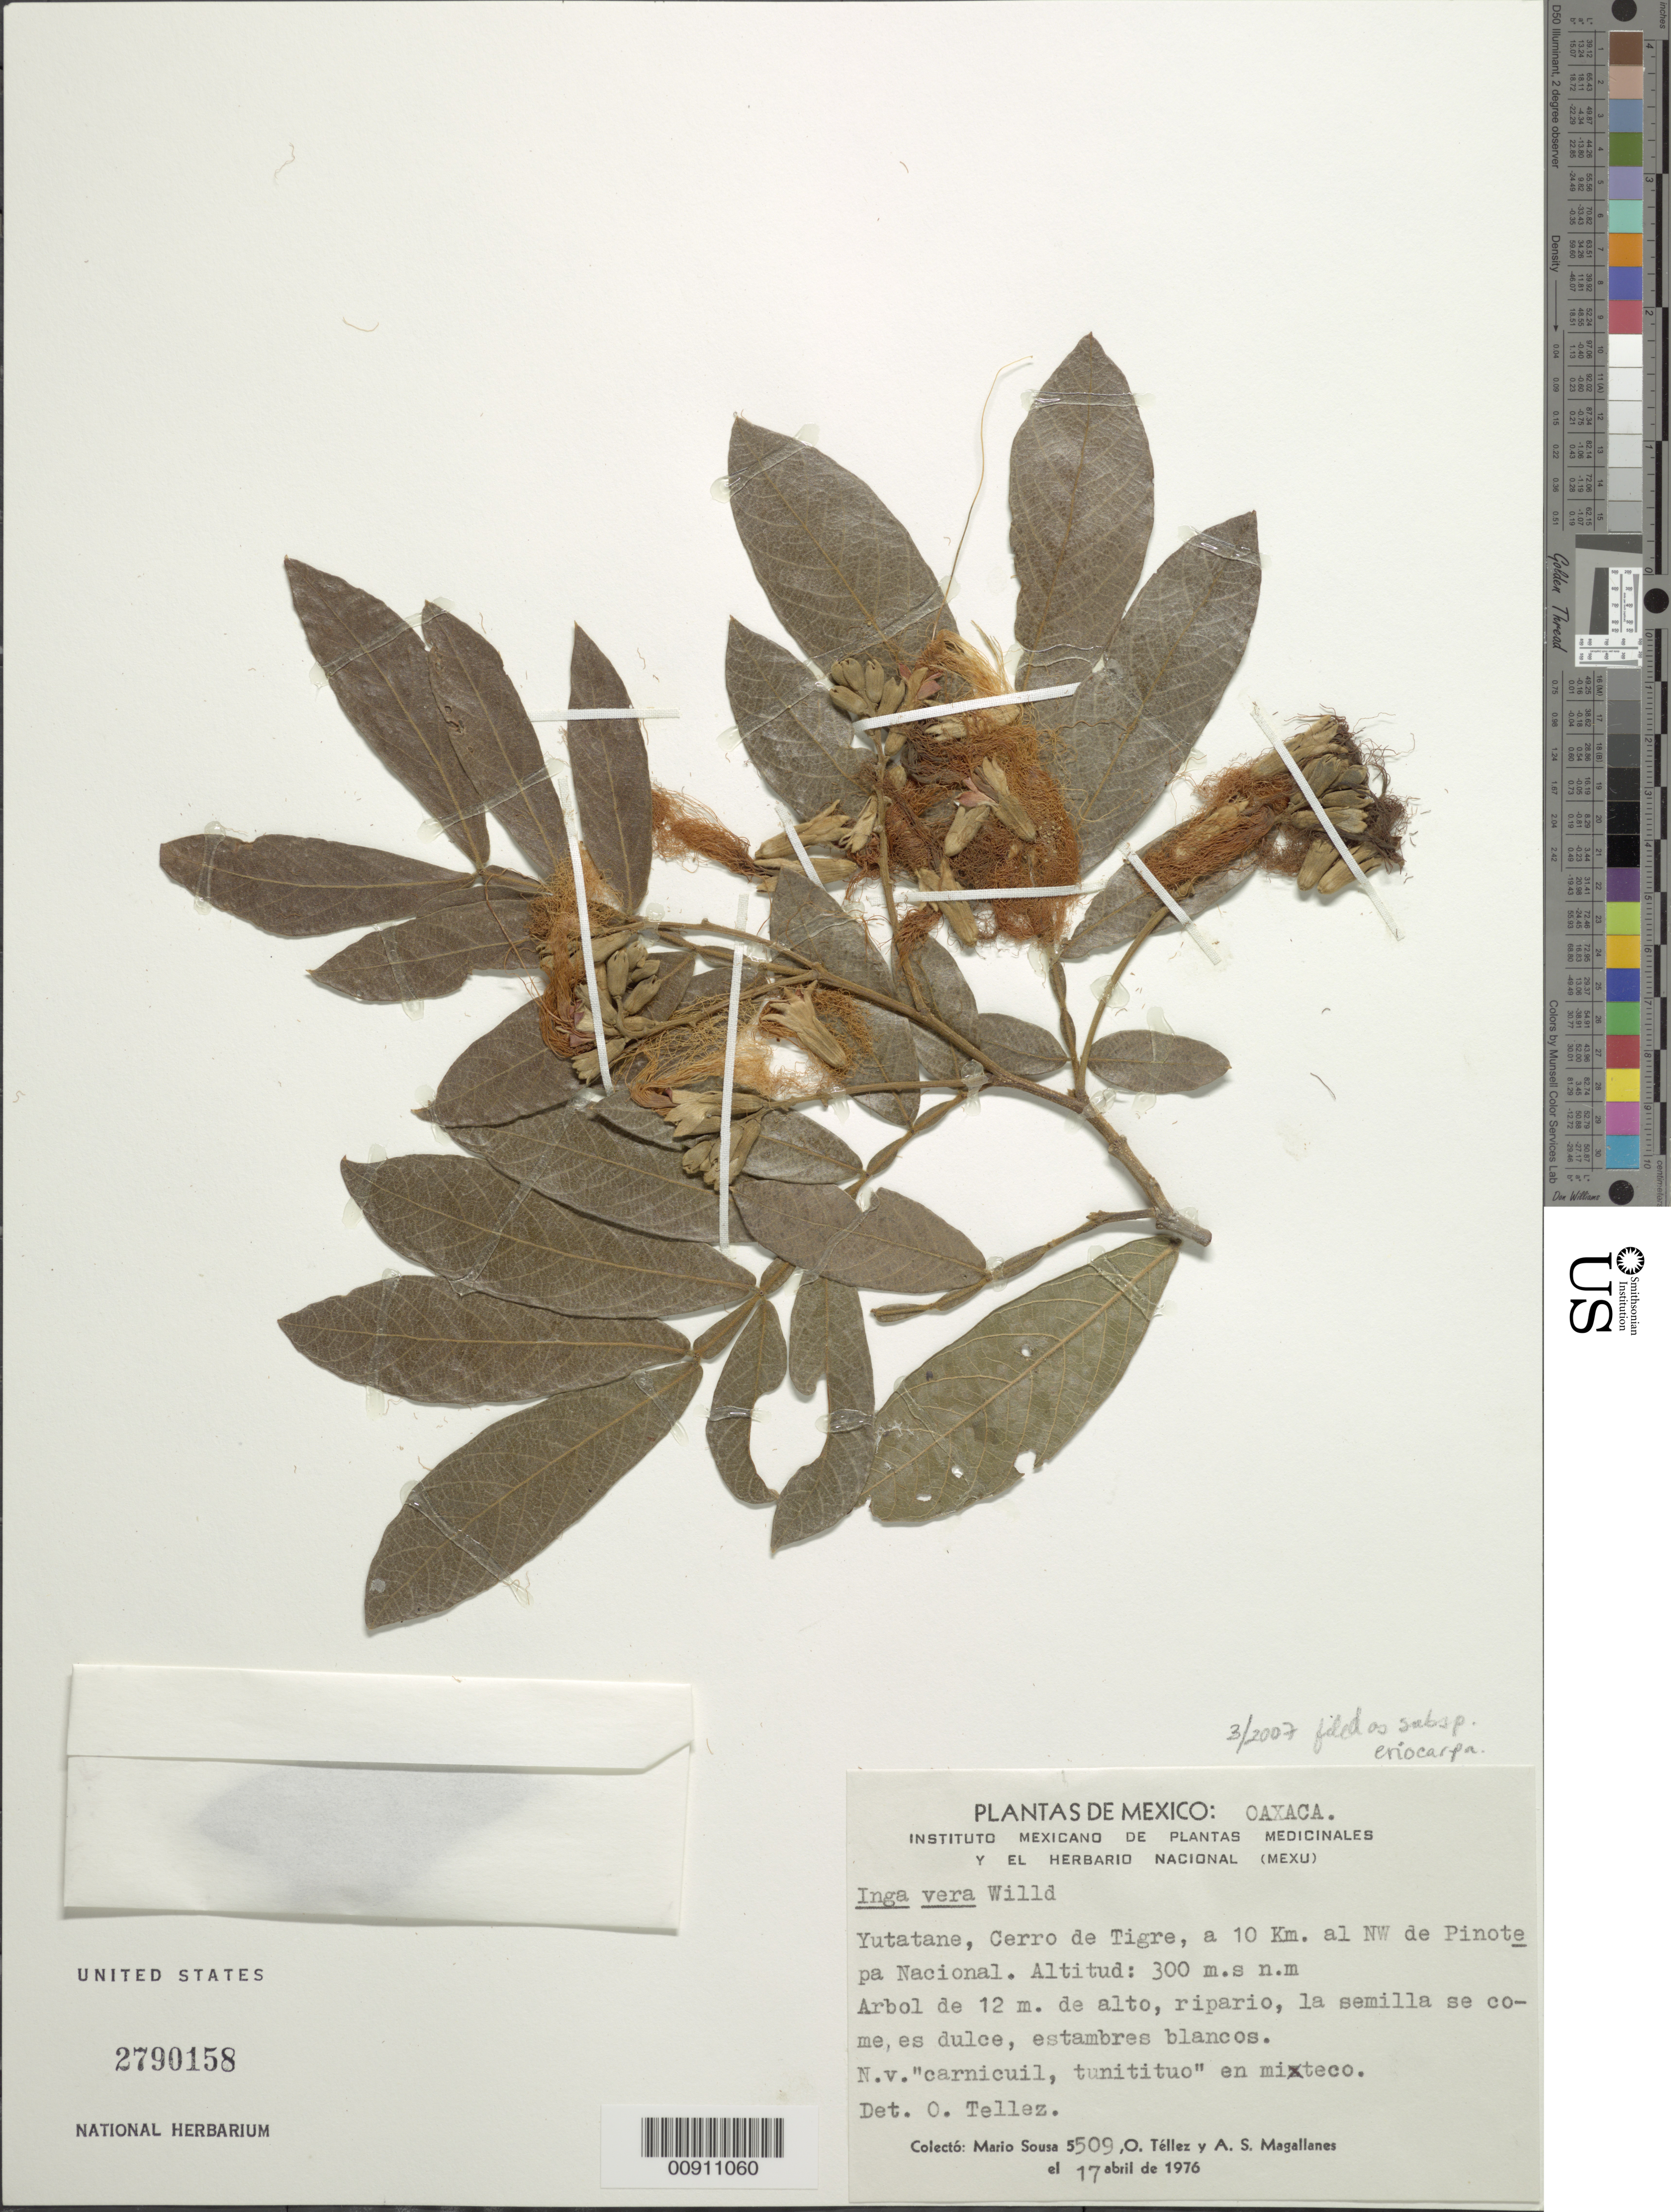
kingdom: Plantae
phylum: Tracheophyta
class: Magnoliopsida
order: Fabales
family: Fabaceae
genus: Inga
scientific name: Inga vera subsp. eriocarpa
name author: (Benth.) J. León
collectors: M. Sousa S., O. Téllez V. & A. Magallanes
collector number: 5509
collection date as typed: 17 Apr 1976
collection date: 1976-04-17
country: Mexico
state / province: Oaxaca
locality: Yutatane, Cerro de Tigre, a 10 km. al NW de Pinotepa Nacional.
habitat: Ripario.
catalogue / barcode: US 2790158